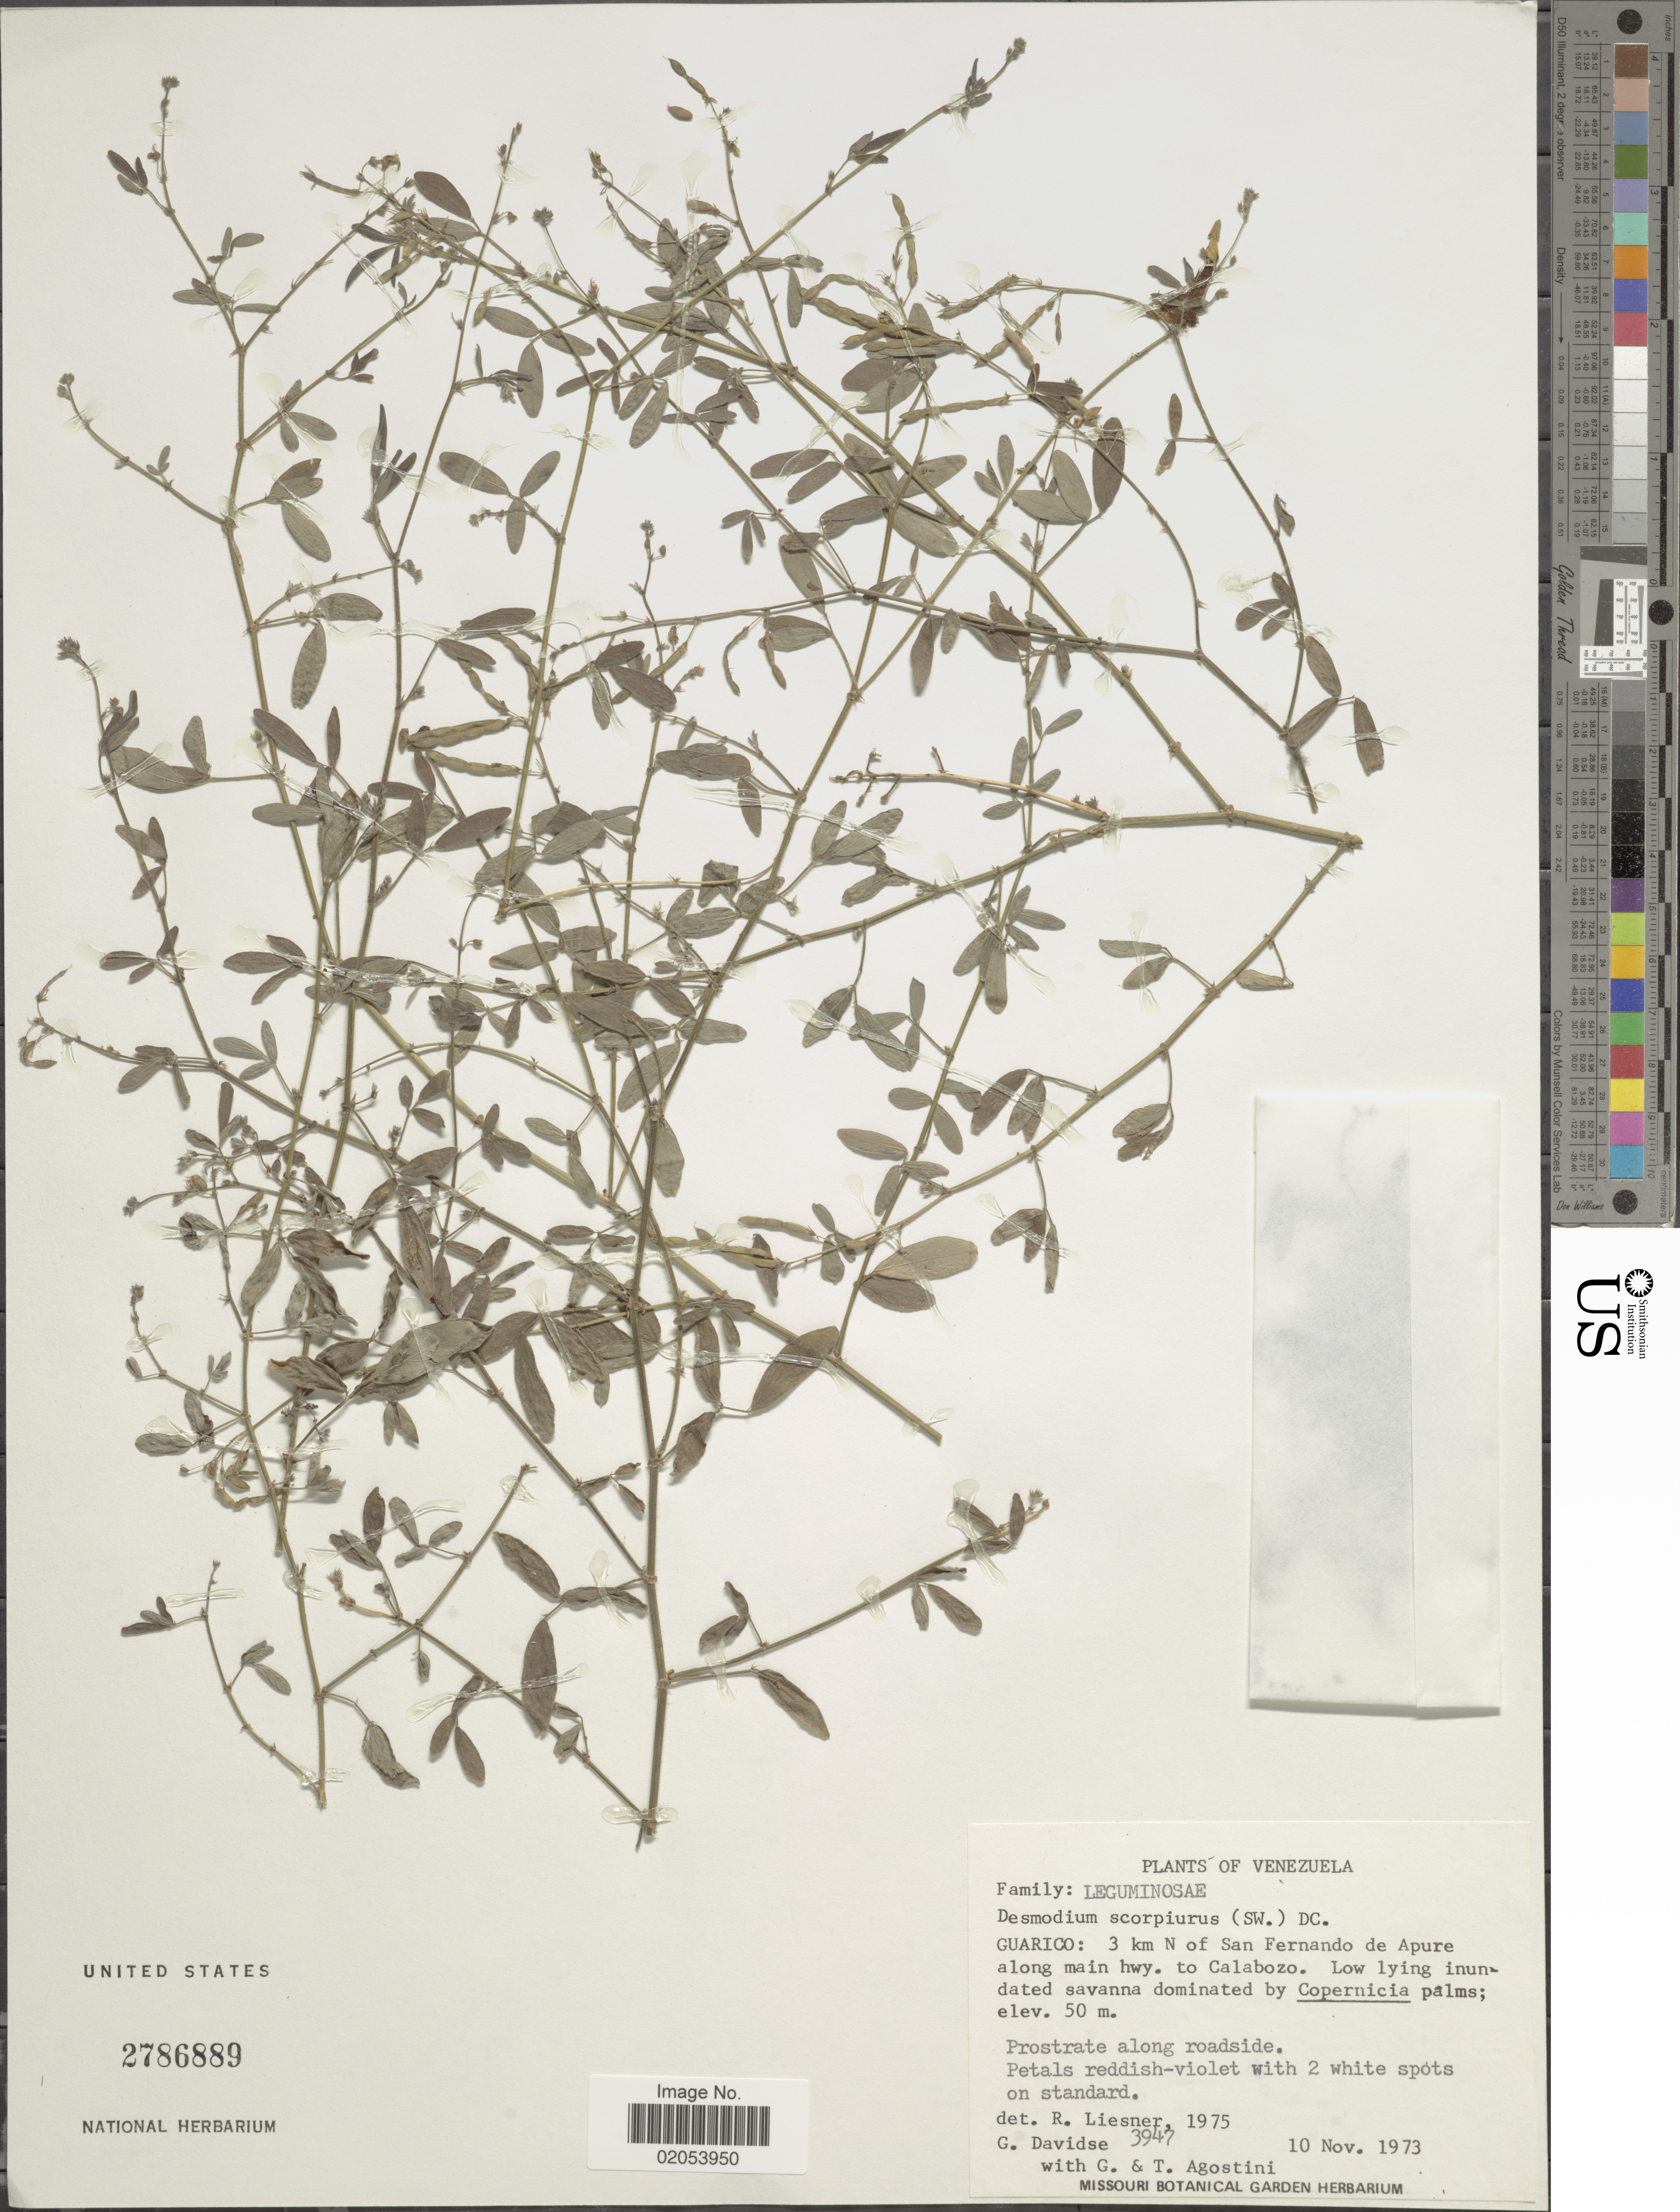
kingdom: Plantae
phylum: Tracheophyta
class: Magnoliopsida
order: Fabales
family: Fabaceae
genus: Desmodium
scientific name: Desmodium scorpiurus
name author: (Sw.) Desv. ex DC.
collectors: G. Davidse, G. Agostini & T. Agostini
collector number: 3947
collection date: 1973-11-10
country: Venezuela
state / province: Guárico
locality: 3 km N of San Fernando de Apure along main hwy. to Calabozo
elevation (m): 50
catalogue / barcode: US 2786889